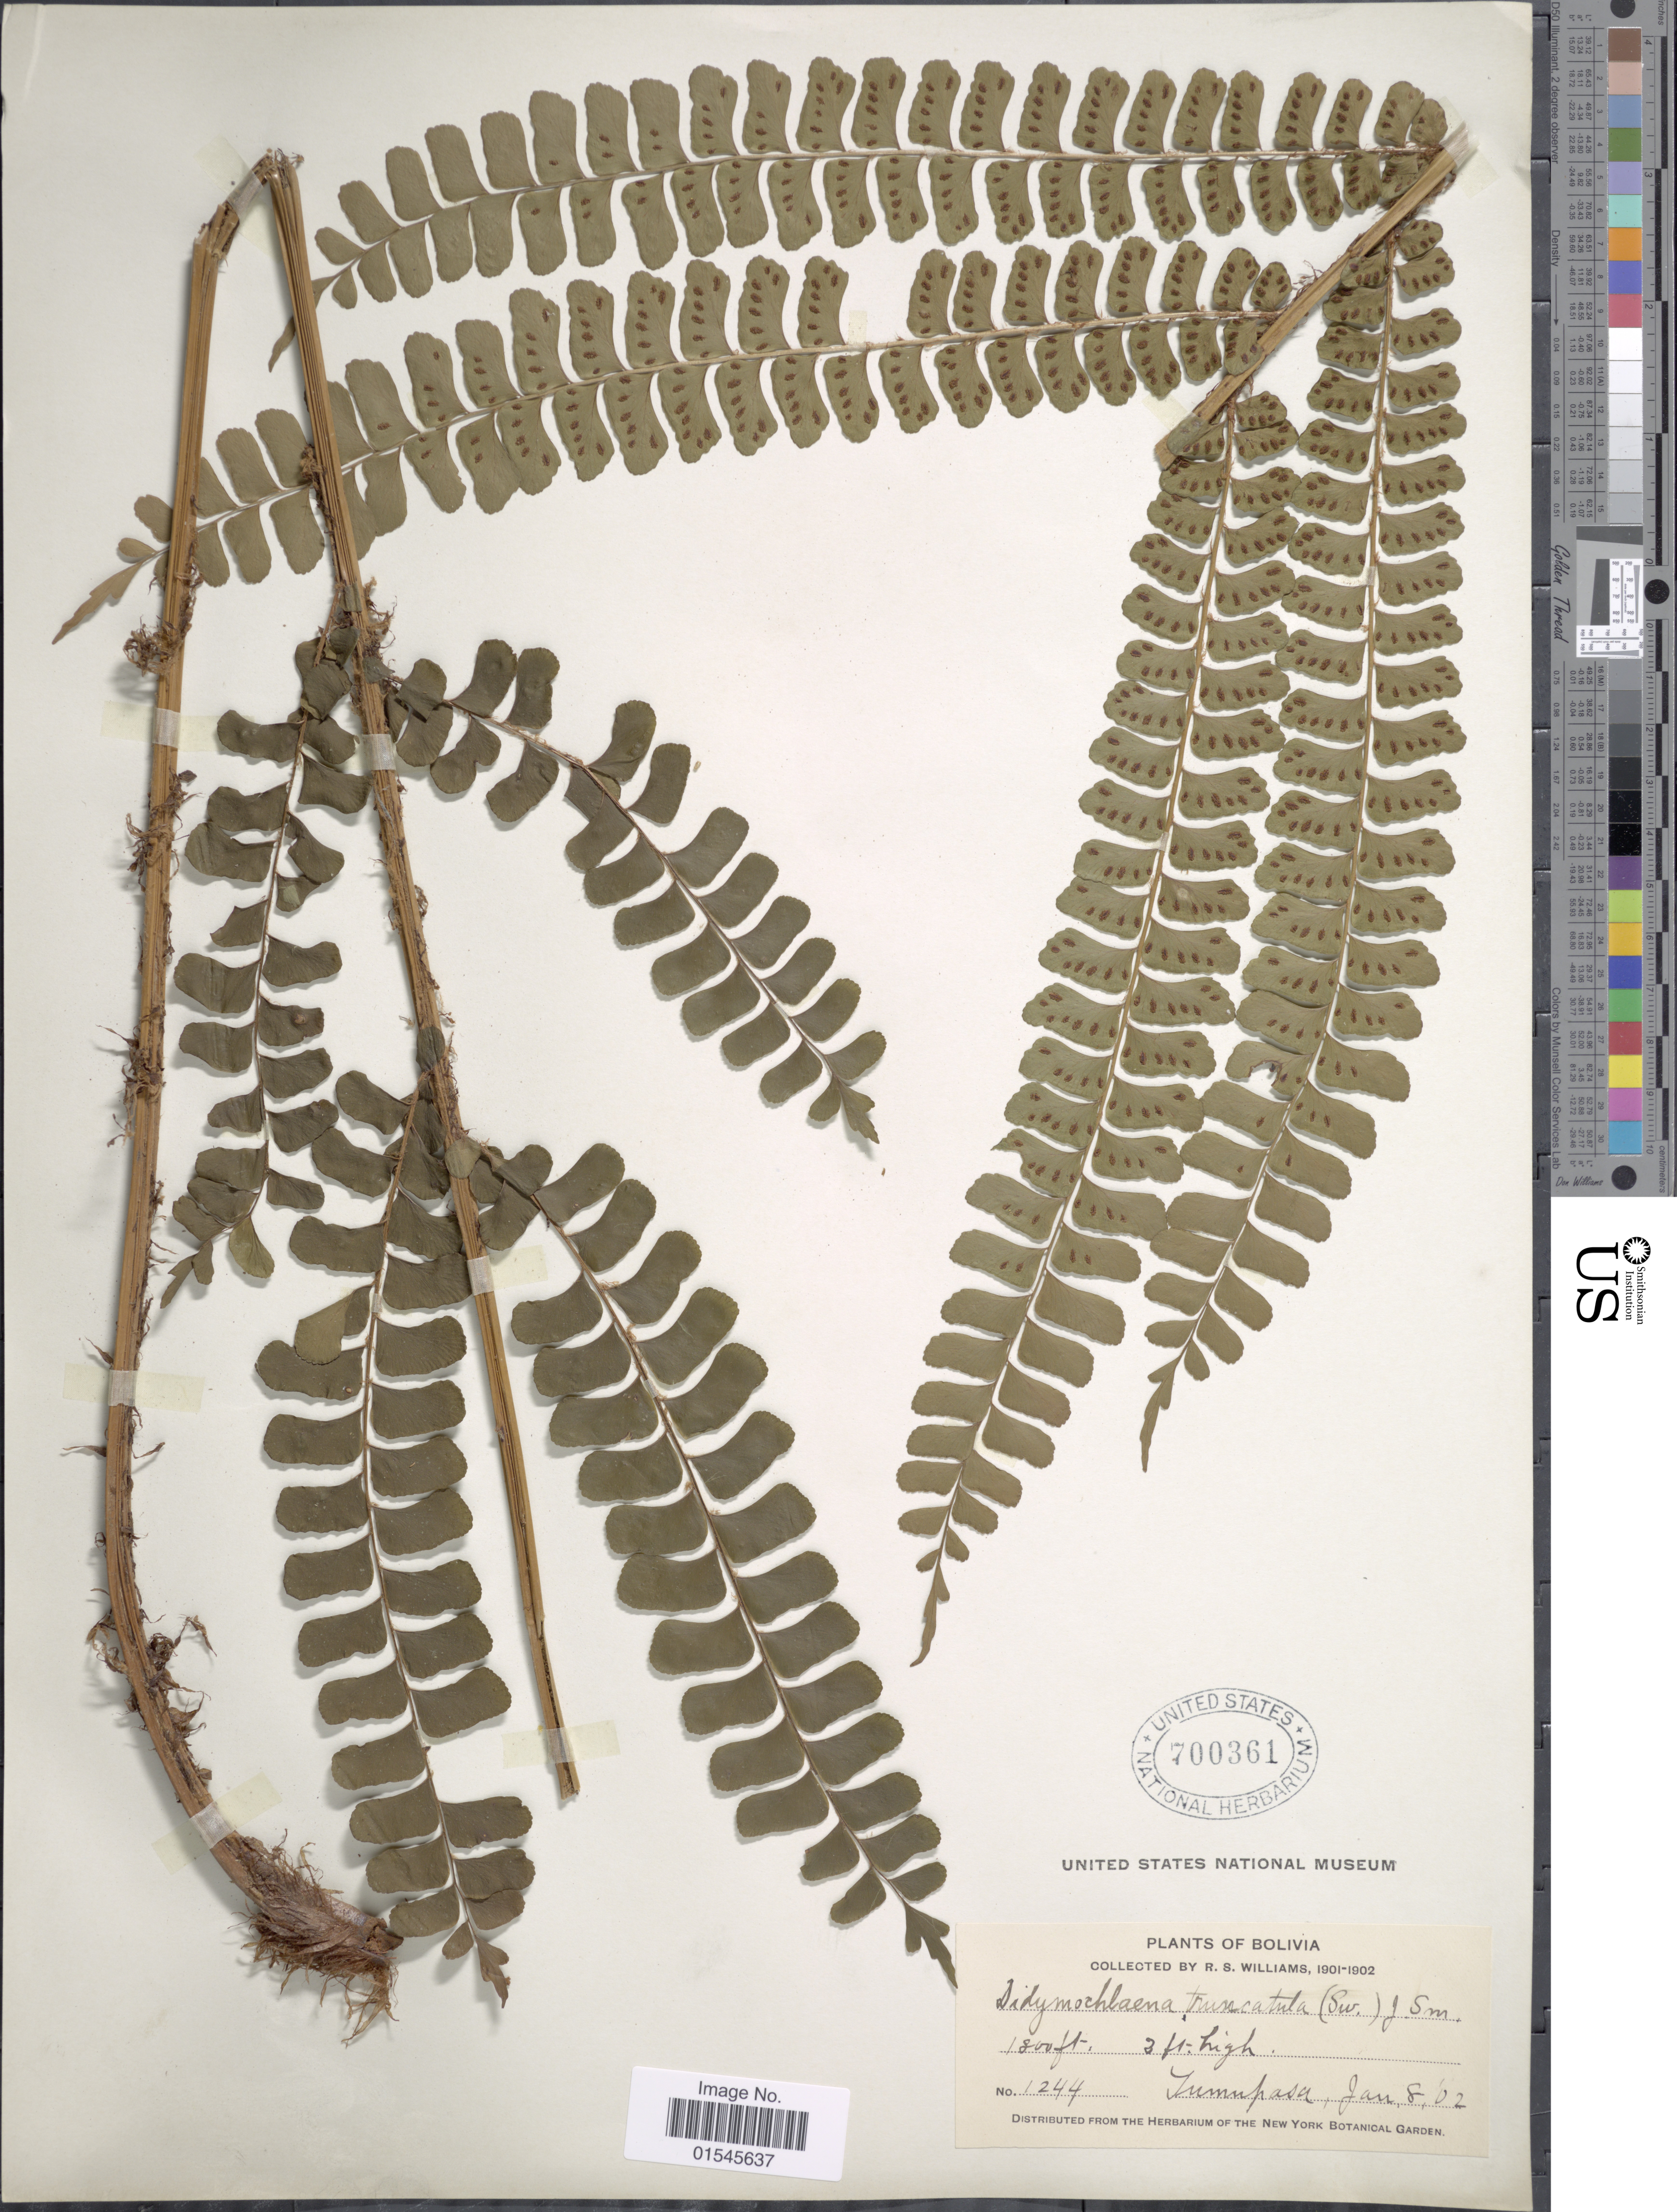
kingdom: Plantae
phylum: Tracheophyta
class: Polypodiopsida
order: Polypodiales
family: Didymochlaenaceae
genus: Didymochlaena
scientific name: Didymochlaena truncatula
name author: (Sw.) J. Sm.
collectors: R. S. Williams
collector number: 1244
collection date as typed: Jan 8, '02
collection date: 1902-01-08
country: Bolivia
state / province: La Paz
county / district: Iturralde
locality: Tumupasa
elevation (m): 549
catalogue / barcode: US 700361